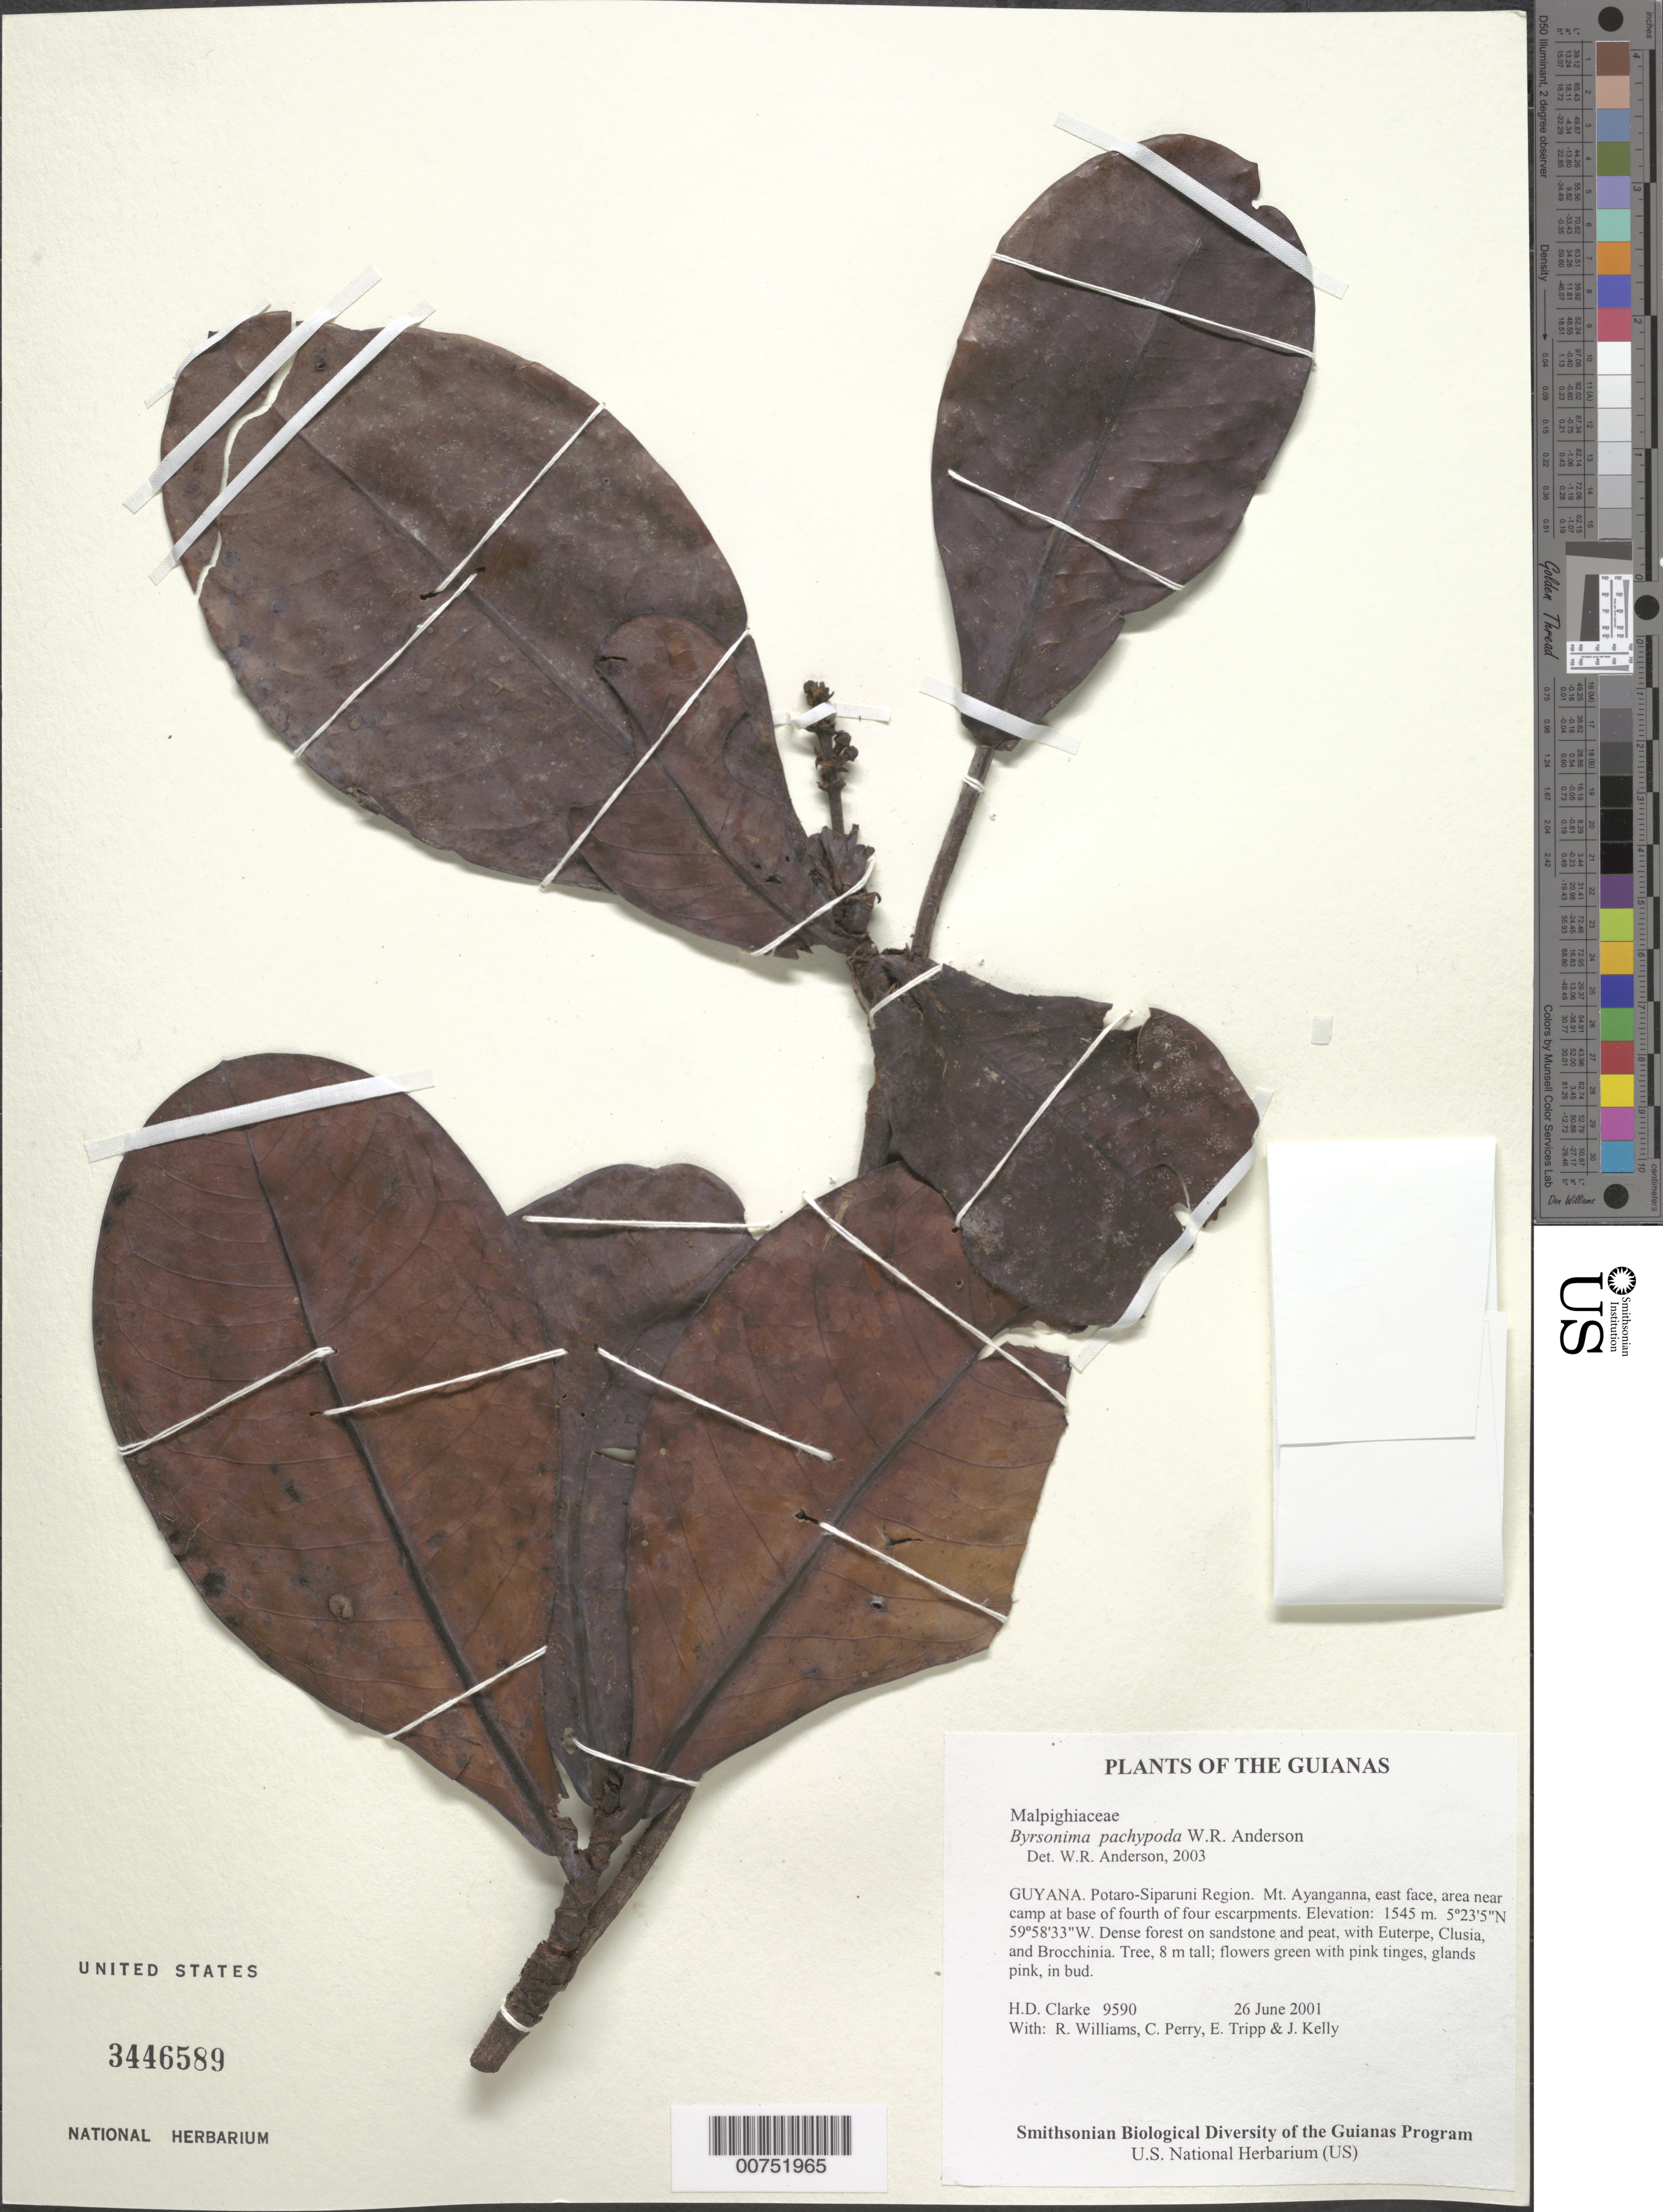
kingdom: Plantae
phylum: Tracheophyta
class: Magnoliopsida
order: Malpighiales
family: Malpighiaceae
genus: Byrsonima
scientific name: Byrsonima pachypoda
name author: W.R. Anderson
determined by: Anderson, W. R., (MICH), University of Michigan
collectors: H. D. Clarke, R. Williams, C. Perry, E. Tripp & J. Kelly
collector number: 9590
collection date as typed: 26 June 2001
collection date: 2001-06-26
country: Guyana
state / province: Potaro-Siparuni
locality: Mt. Ayanganna, east face, area near camp at base of fourth of four escarpments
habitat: Dense forest on sandstone and peat, with Euterpe, Clusia, and Brocchinia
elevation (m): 1545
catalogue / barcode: US 3446589